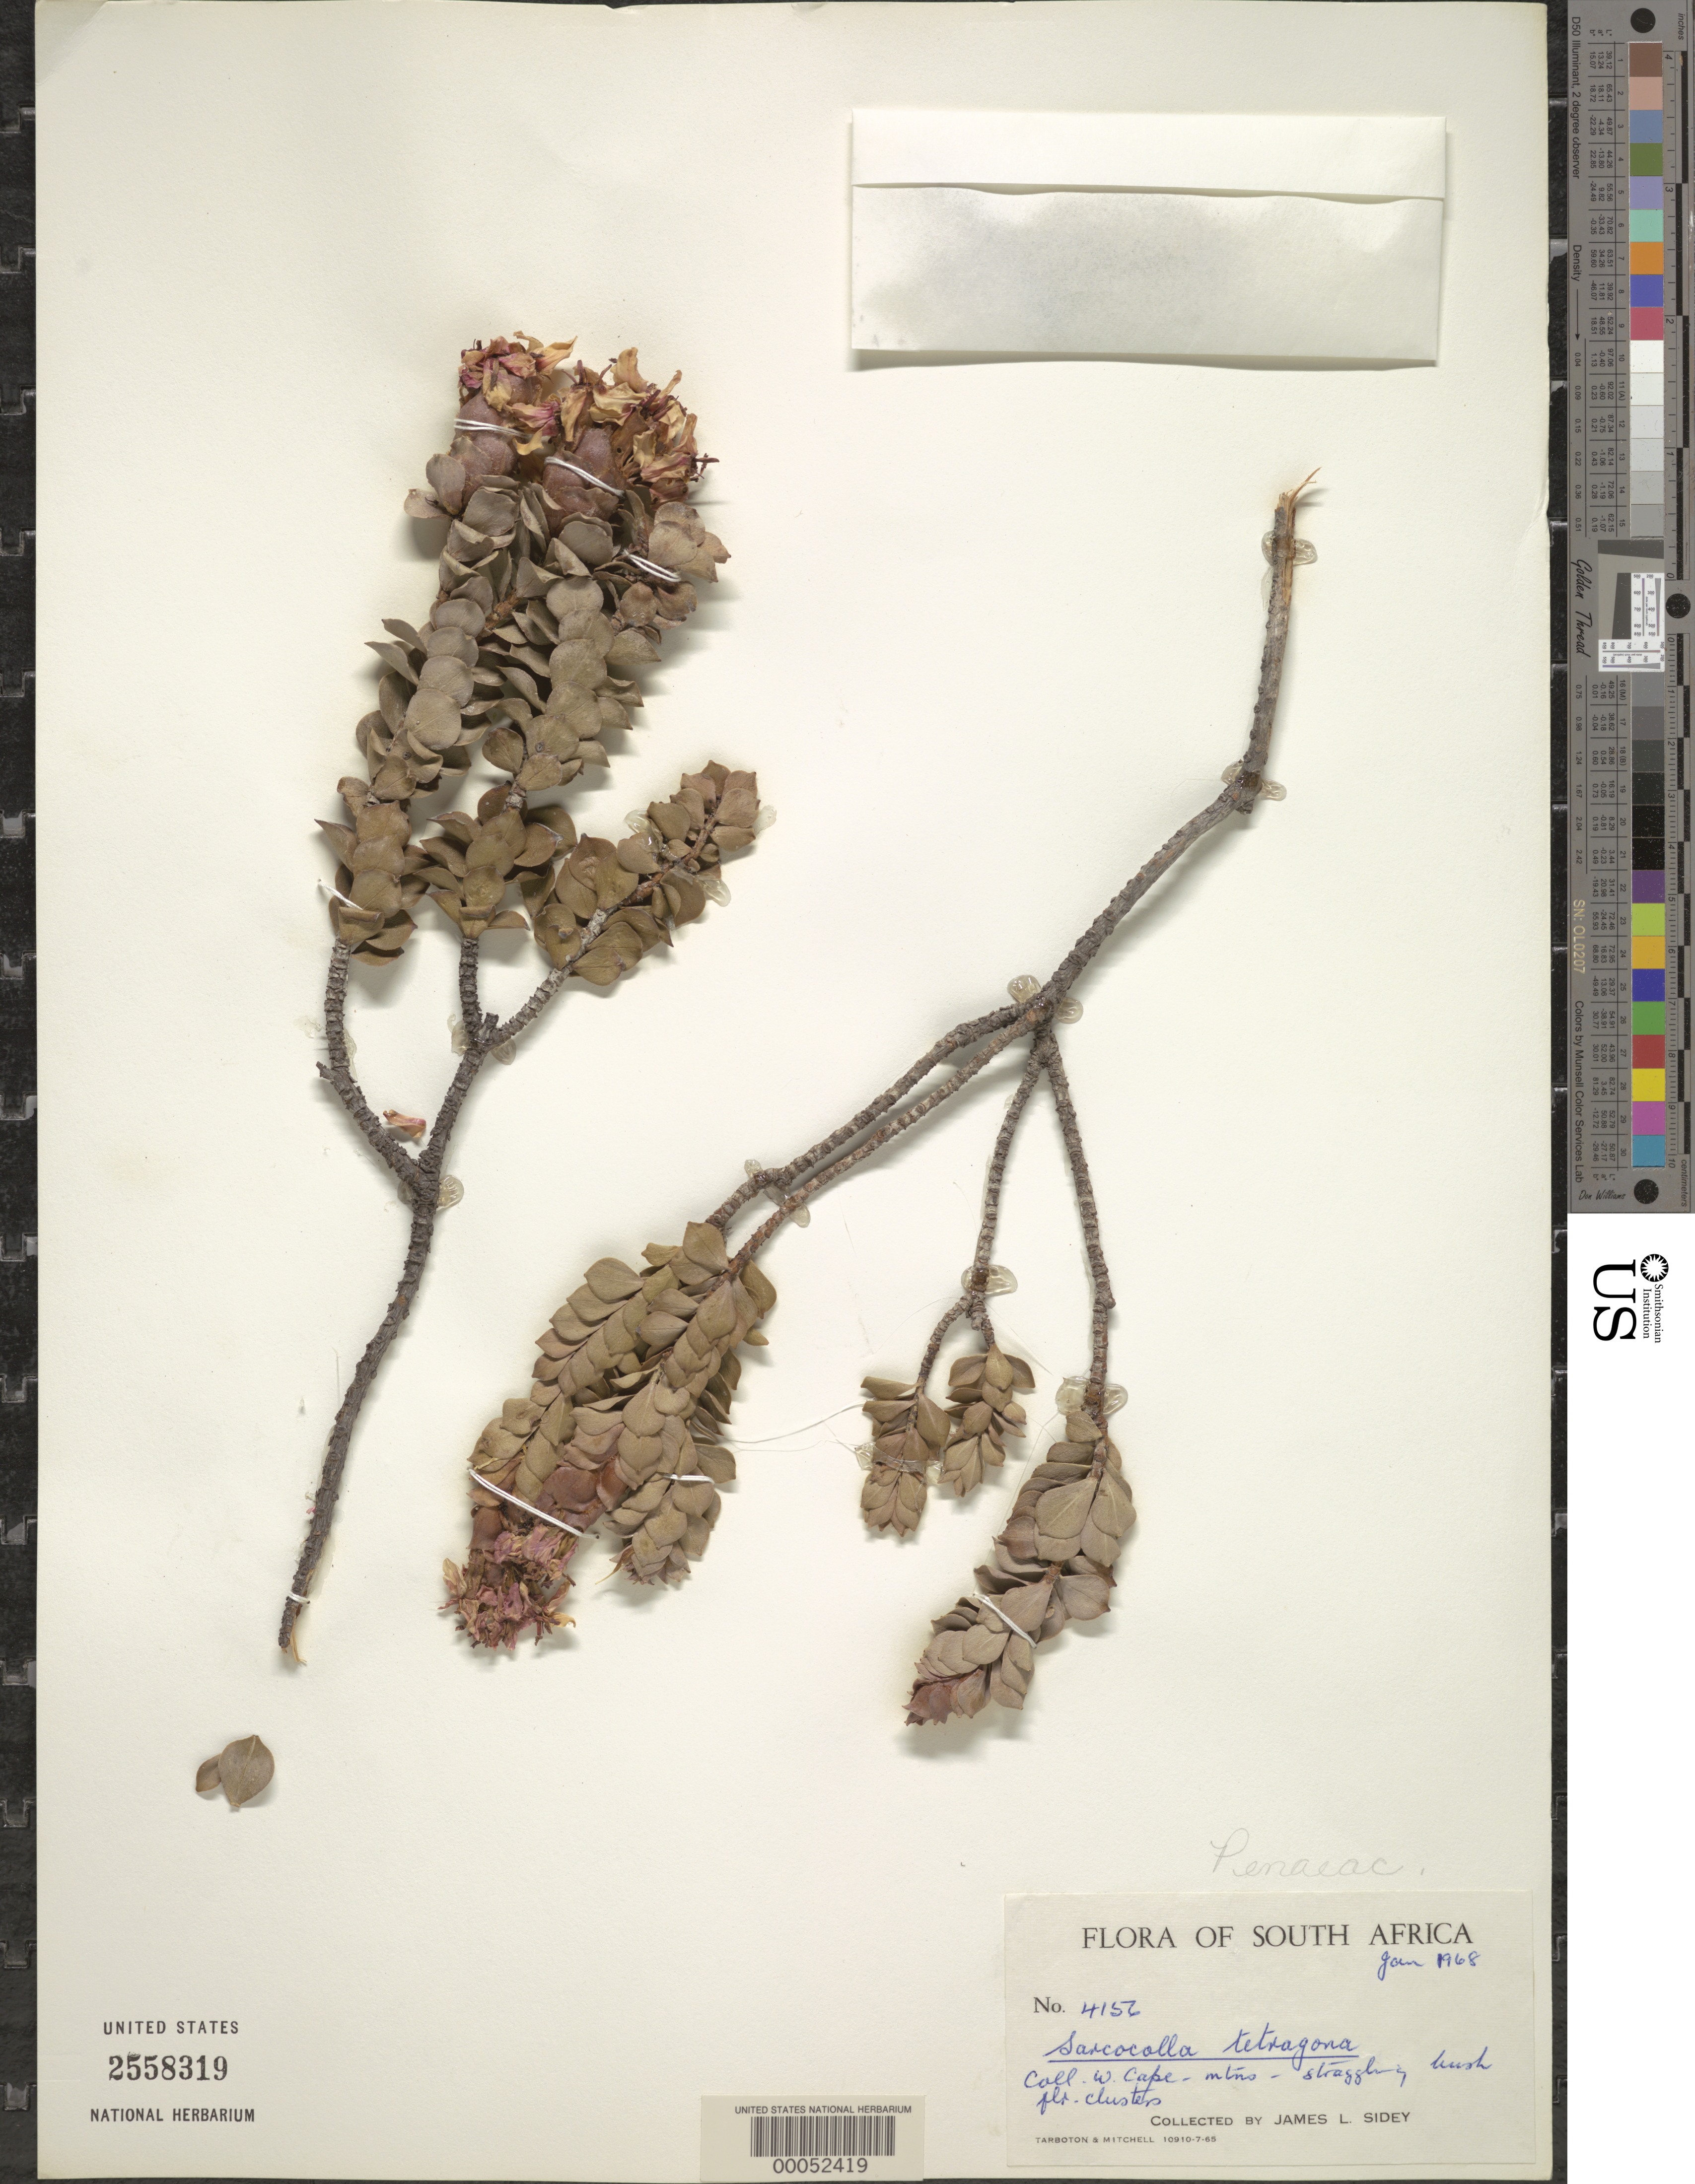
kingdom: Plantae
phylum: Tracheophyta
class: Magnoliopsida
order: Myrtales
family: Penaeaceae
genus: Penaea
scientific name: Penaea sarcocolla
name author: L.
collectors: J. L. Sidey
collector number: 4156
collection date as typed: Jan 1968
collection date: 1968-01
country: South Africa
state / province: Western Cape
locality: W cape mountains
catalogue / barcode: US 2558319